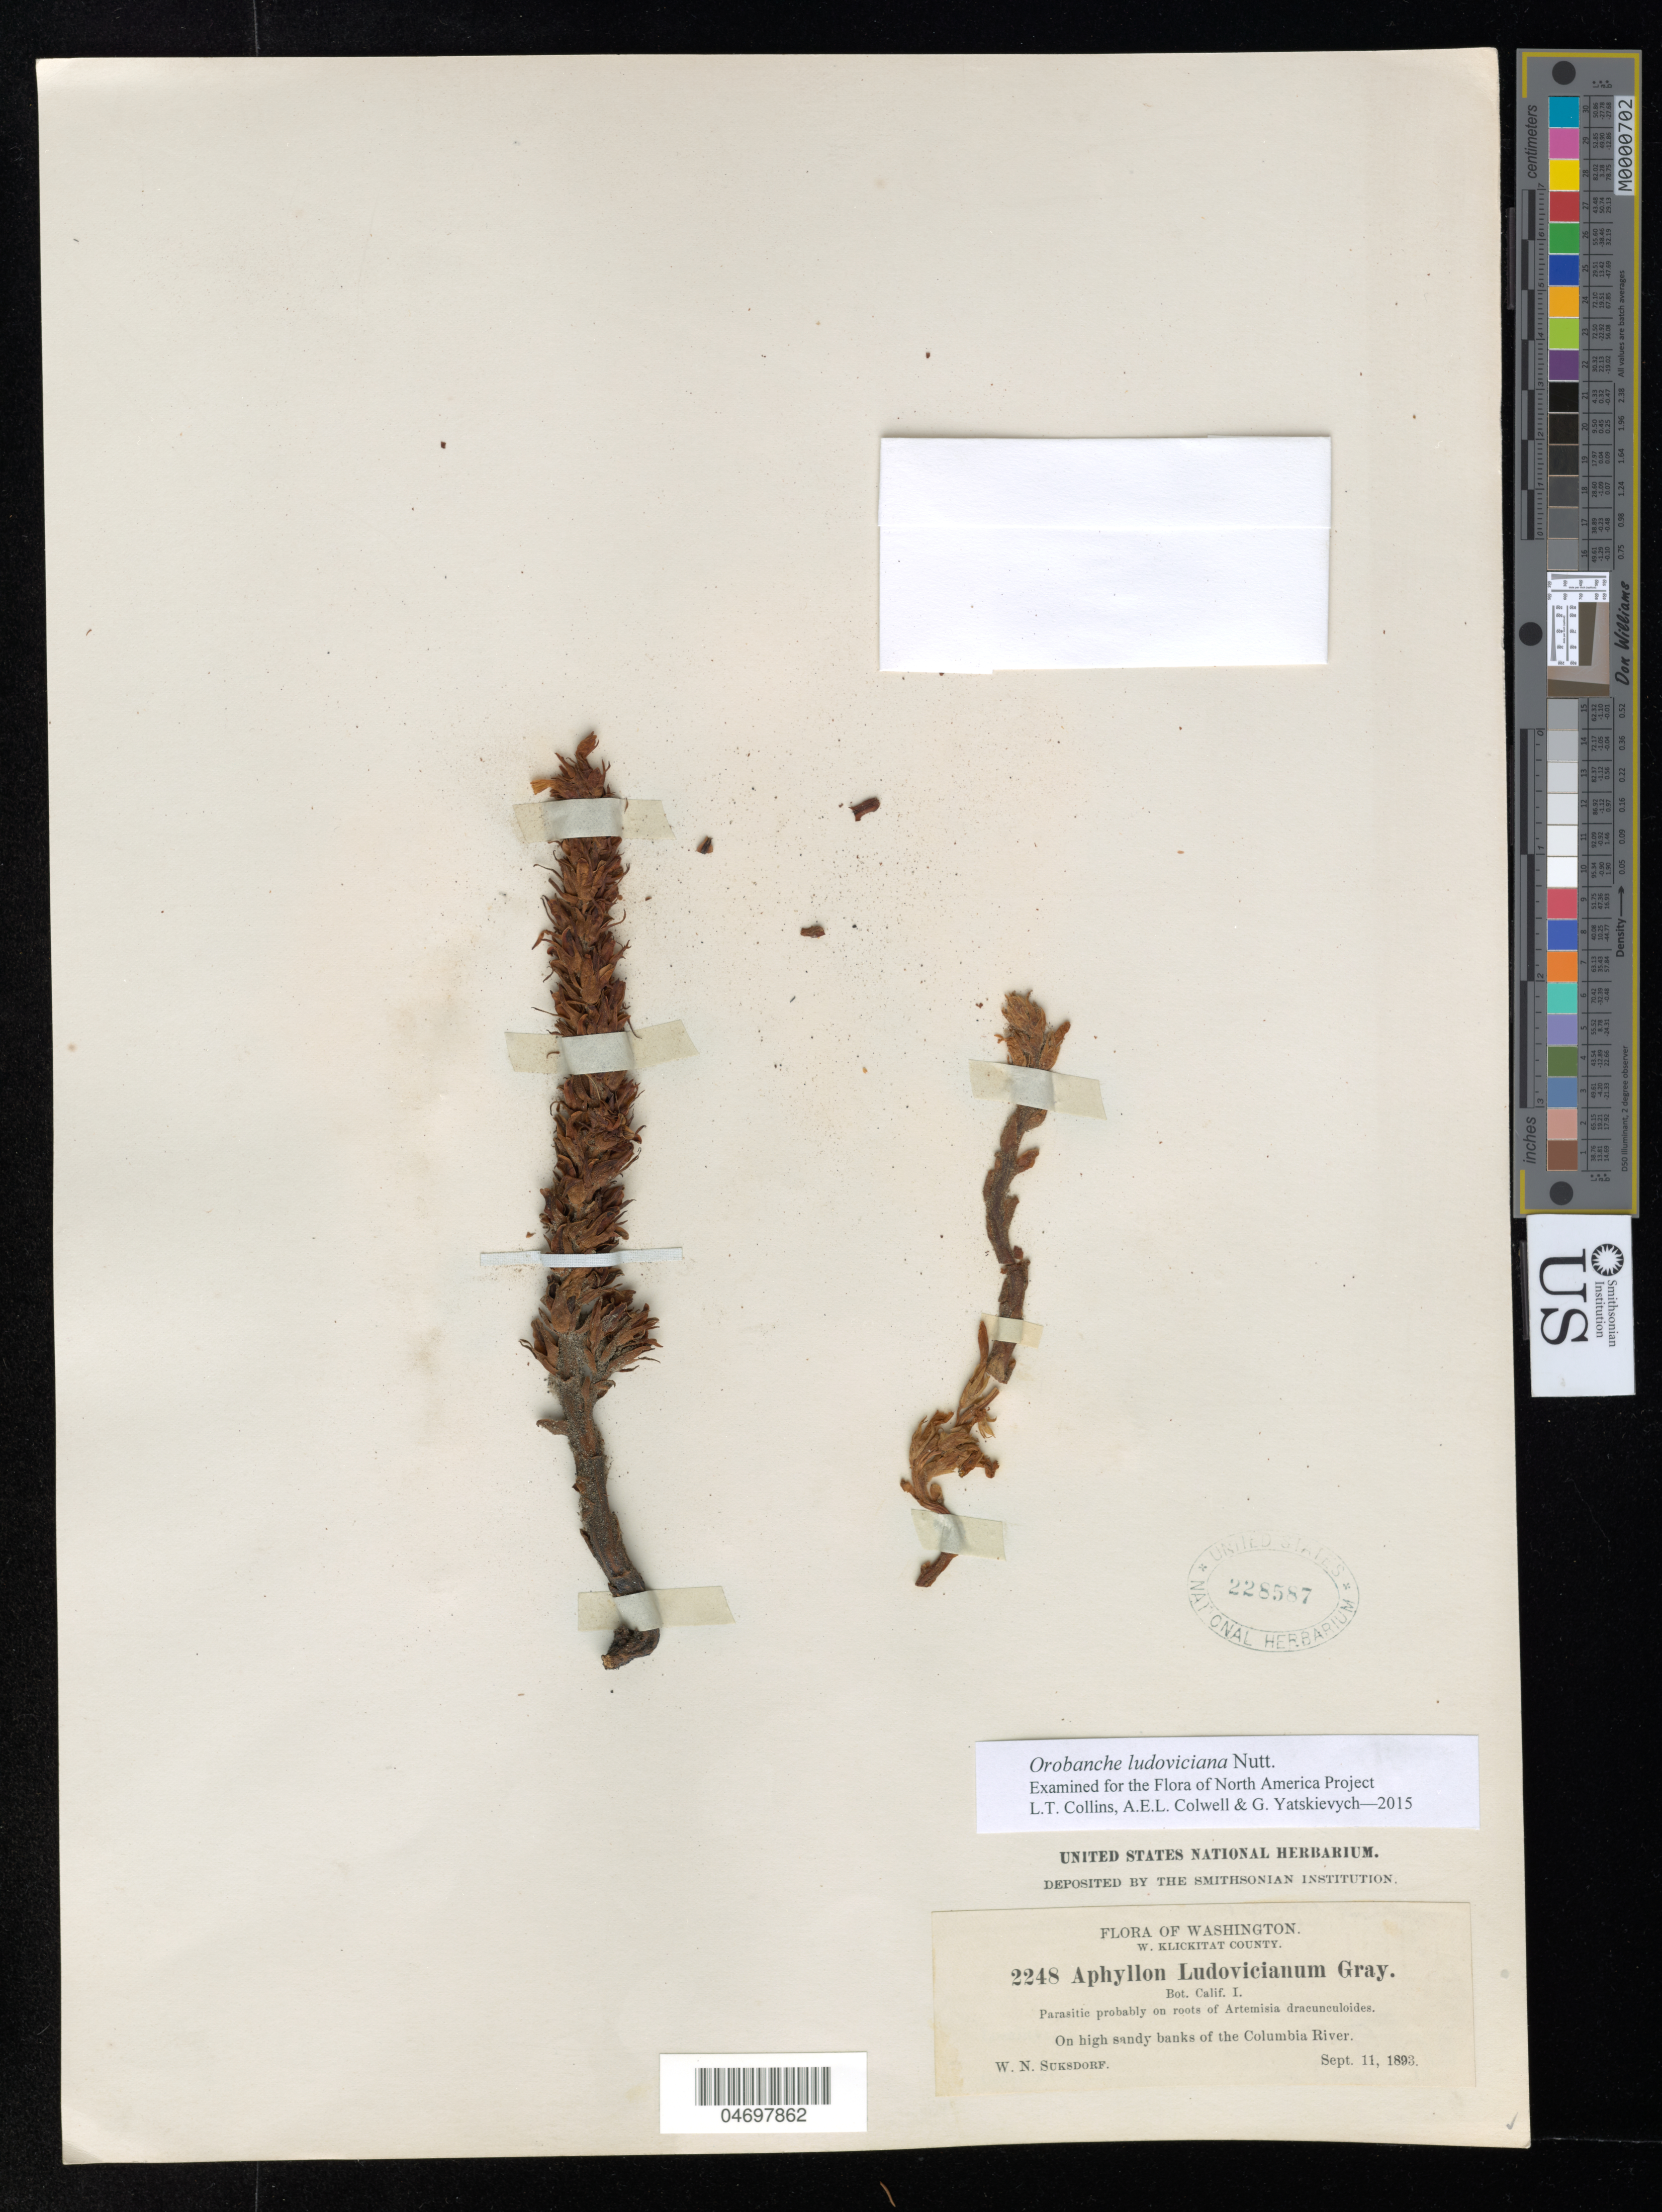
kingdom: Plantae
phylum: Tracheophyta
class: Magnoliopsida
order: Lamiales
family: Orobanchaceae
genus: Orobanche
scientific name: Orobanche ludoviciana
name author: Nutt.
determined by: Collins, L. T.; Colwell, A. E.; Yatskievych, G. A.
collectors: W. N. Suksdorf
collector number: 2248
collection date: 1893-09-11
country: United States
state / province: Washington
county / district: Klickitat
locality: Sandy banks of the Columbia River.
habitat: On high sandy banks of river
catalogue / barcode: US 228587